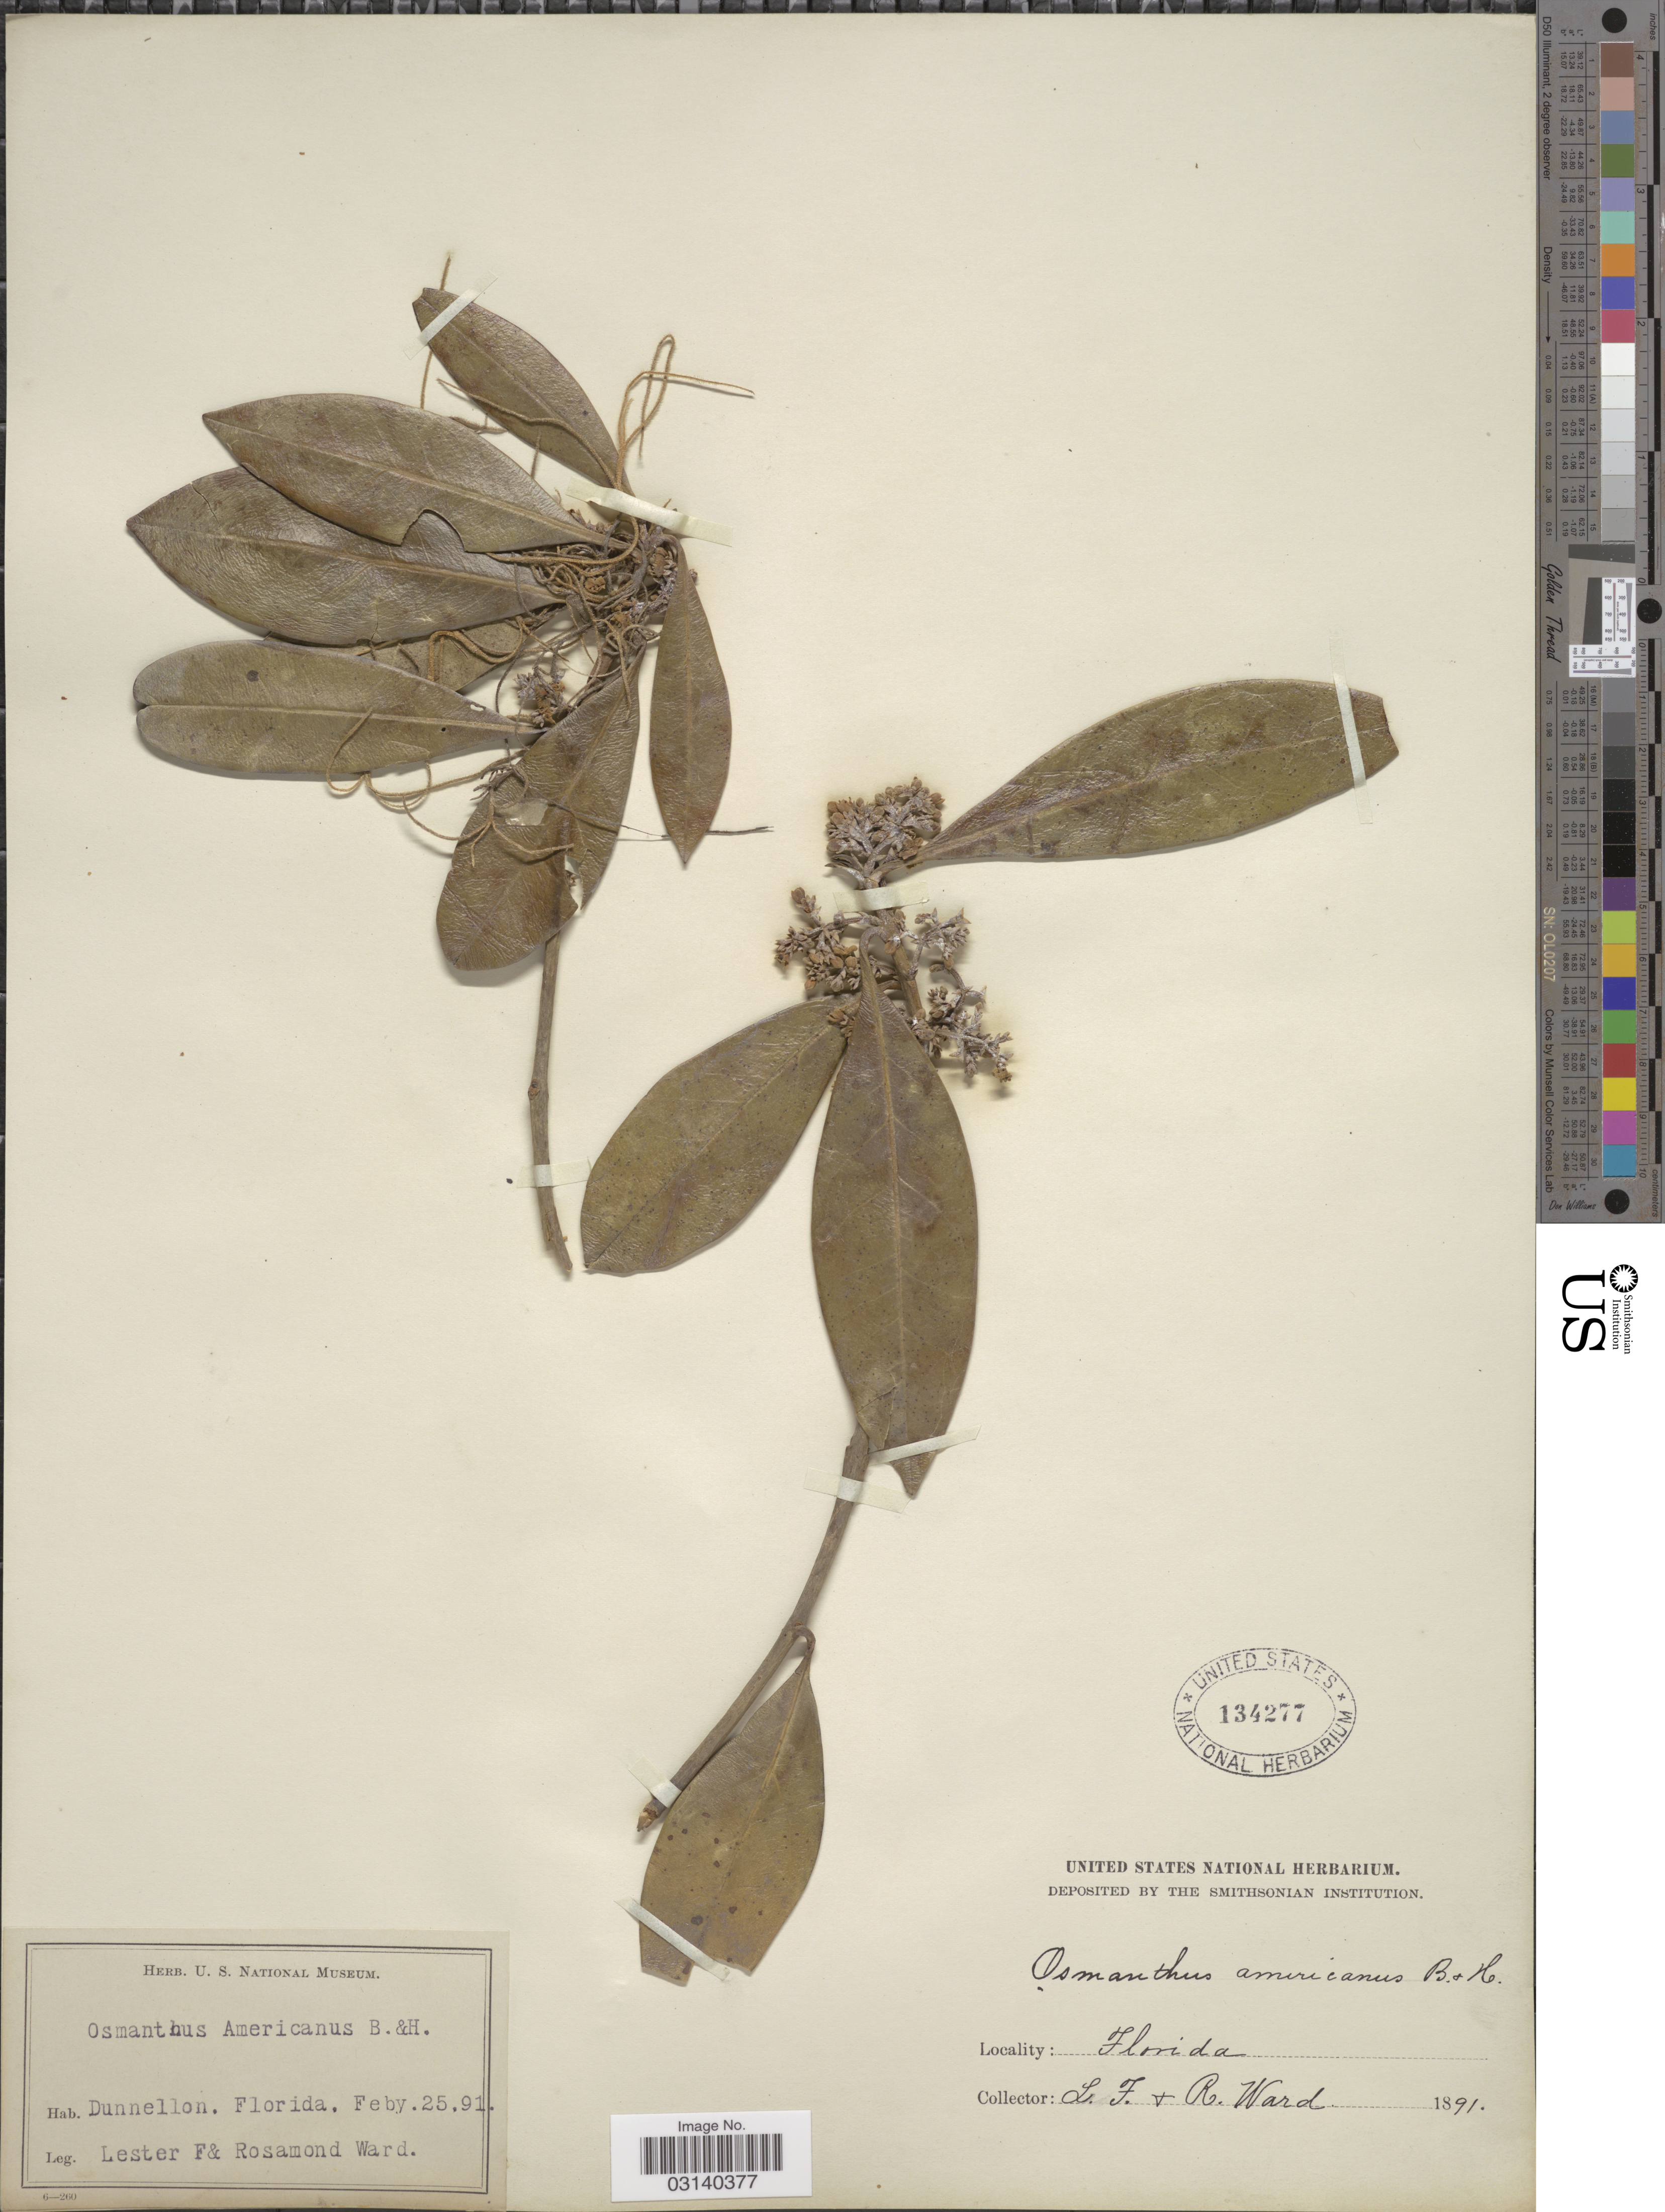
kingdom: Plantae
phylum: Tracheophyta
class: Magnoliopsida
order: Lamiales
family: Oleaceae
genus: Osmanthus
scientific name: Osmanthus americanus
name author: (L.) A. Gray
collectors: L. F. Ward & R. Ward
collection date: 1891-02-25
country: United States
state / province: Florida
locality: Dunellon.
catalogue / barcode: US 134277